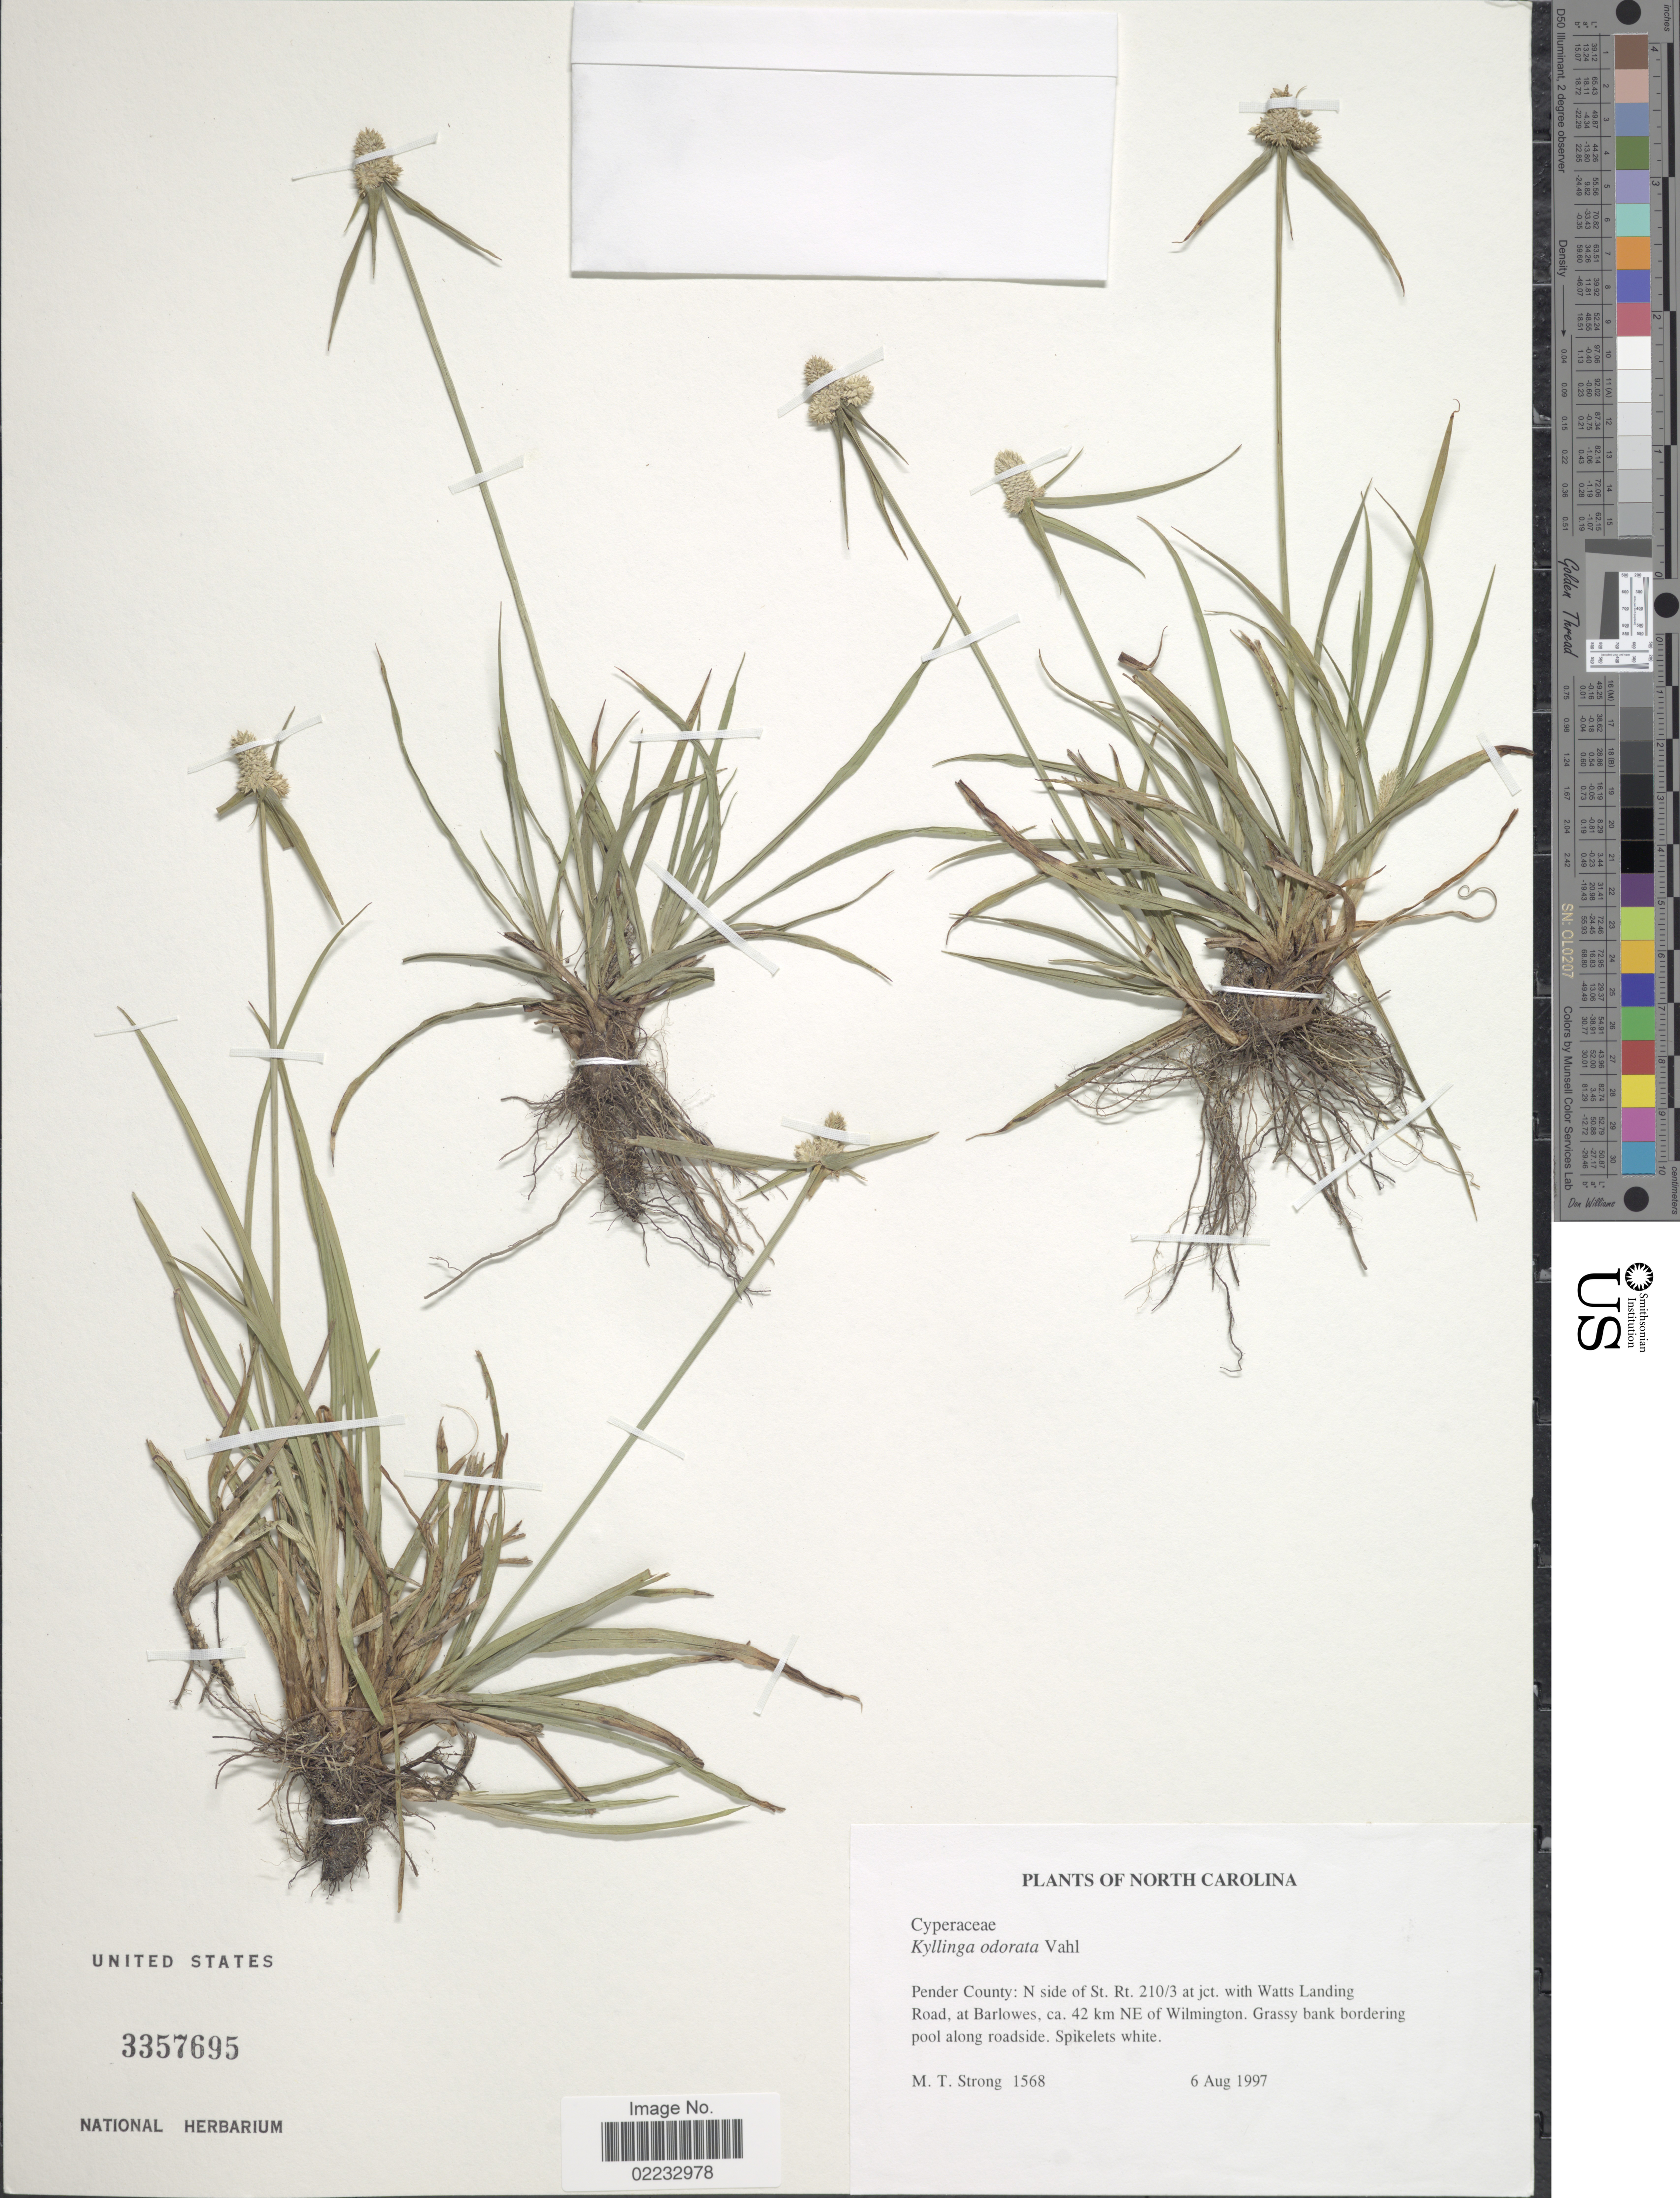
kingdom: Plantae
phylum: Tracheophyta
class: Liliopsida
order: Poales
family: Cyperaceae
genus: Cyperus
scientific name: Cyperus sesquiflorus subsp. sesquiflorus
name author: (Torr.) Mattf. & Kük.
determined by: Strong, M. T., (US), Smithsonian Institution - National Museum of Natural History (UNITED STATES)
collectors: M. T. Strong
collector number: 1568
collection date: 1997-08-06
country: United States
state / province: North Carolina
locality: Pender County: N side of St. Rt. 210/3 at jct. with Watts Landing Road, at Barlowes, ca. 42 km NE of Wilmington, grassy bank bordering pond along roadside.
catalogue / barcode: US 3357695